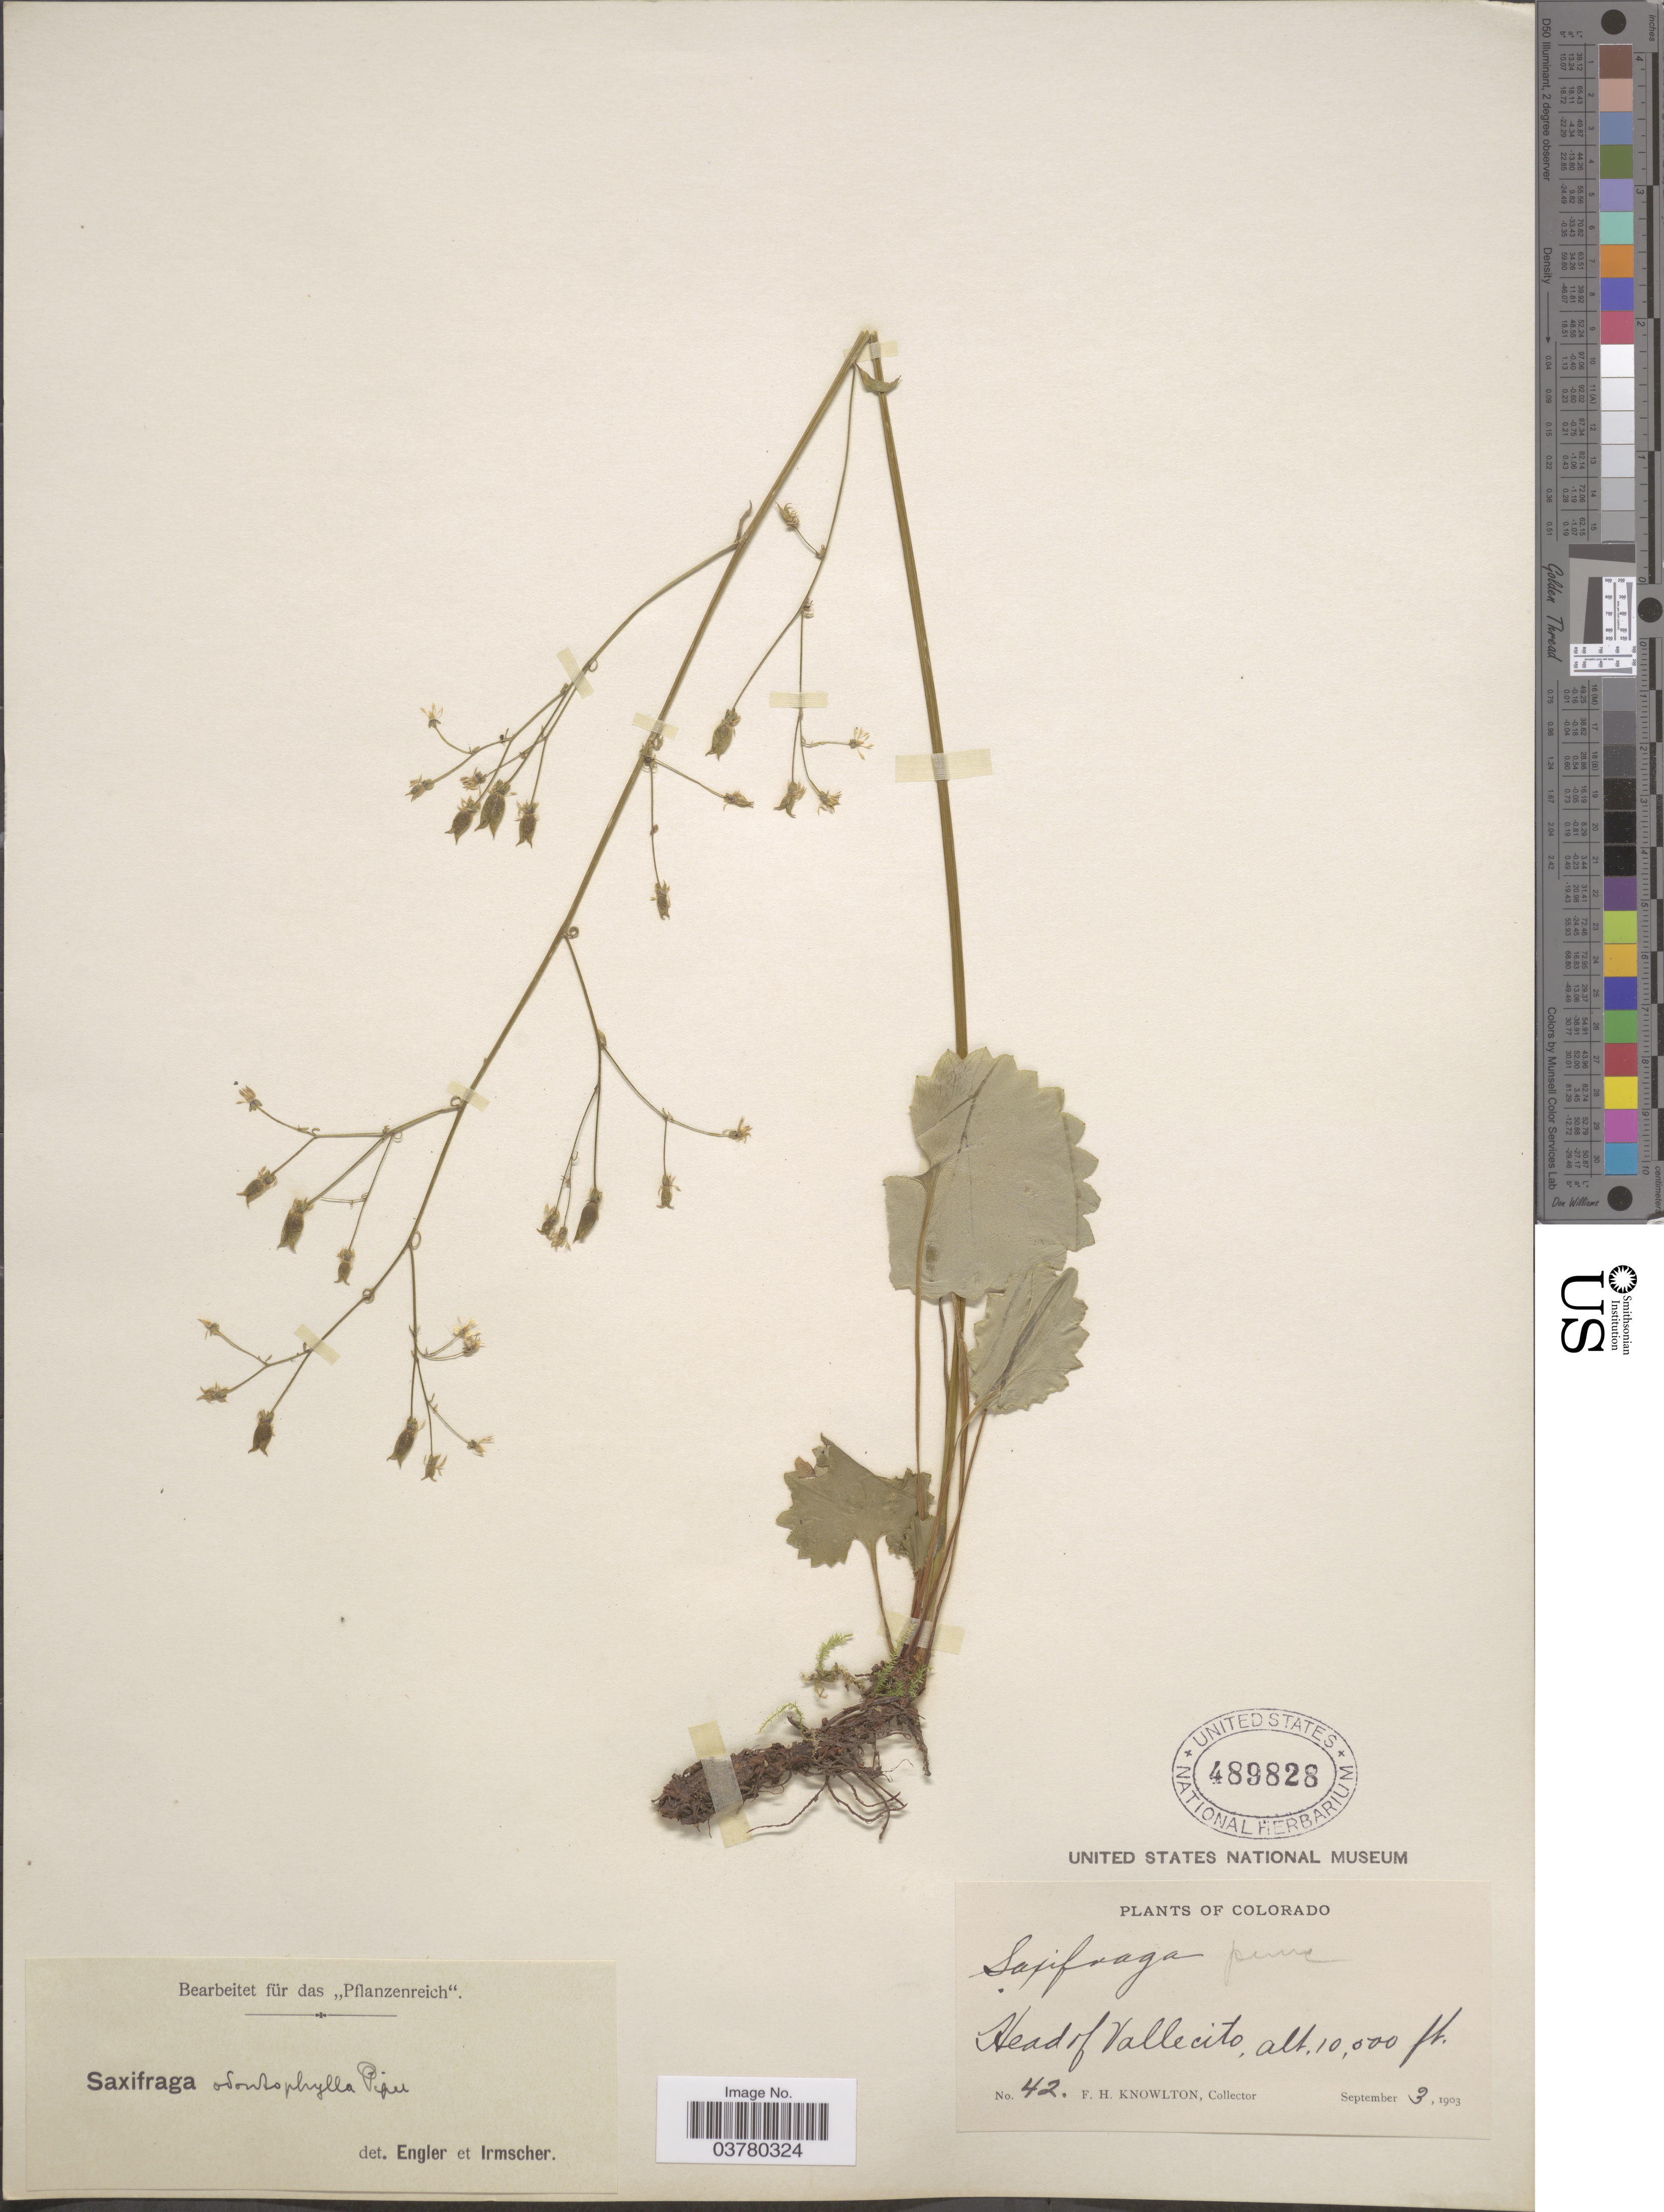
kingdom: Plantae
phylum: Tracheophyta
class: Magnoliopsida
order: Saxifragales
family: Saxifragaceae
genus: Micranthes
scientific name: Micranthes odontoloma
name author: (Piper) A. Heller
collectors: F. H. Knowlton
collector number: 42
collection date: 1903-09-03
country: United States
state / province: Colorado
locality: Head of Vallecito.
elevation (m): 3200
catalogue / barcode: US 489828